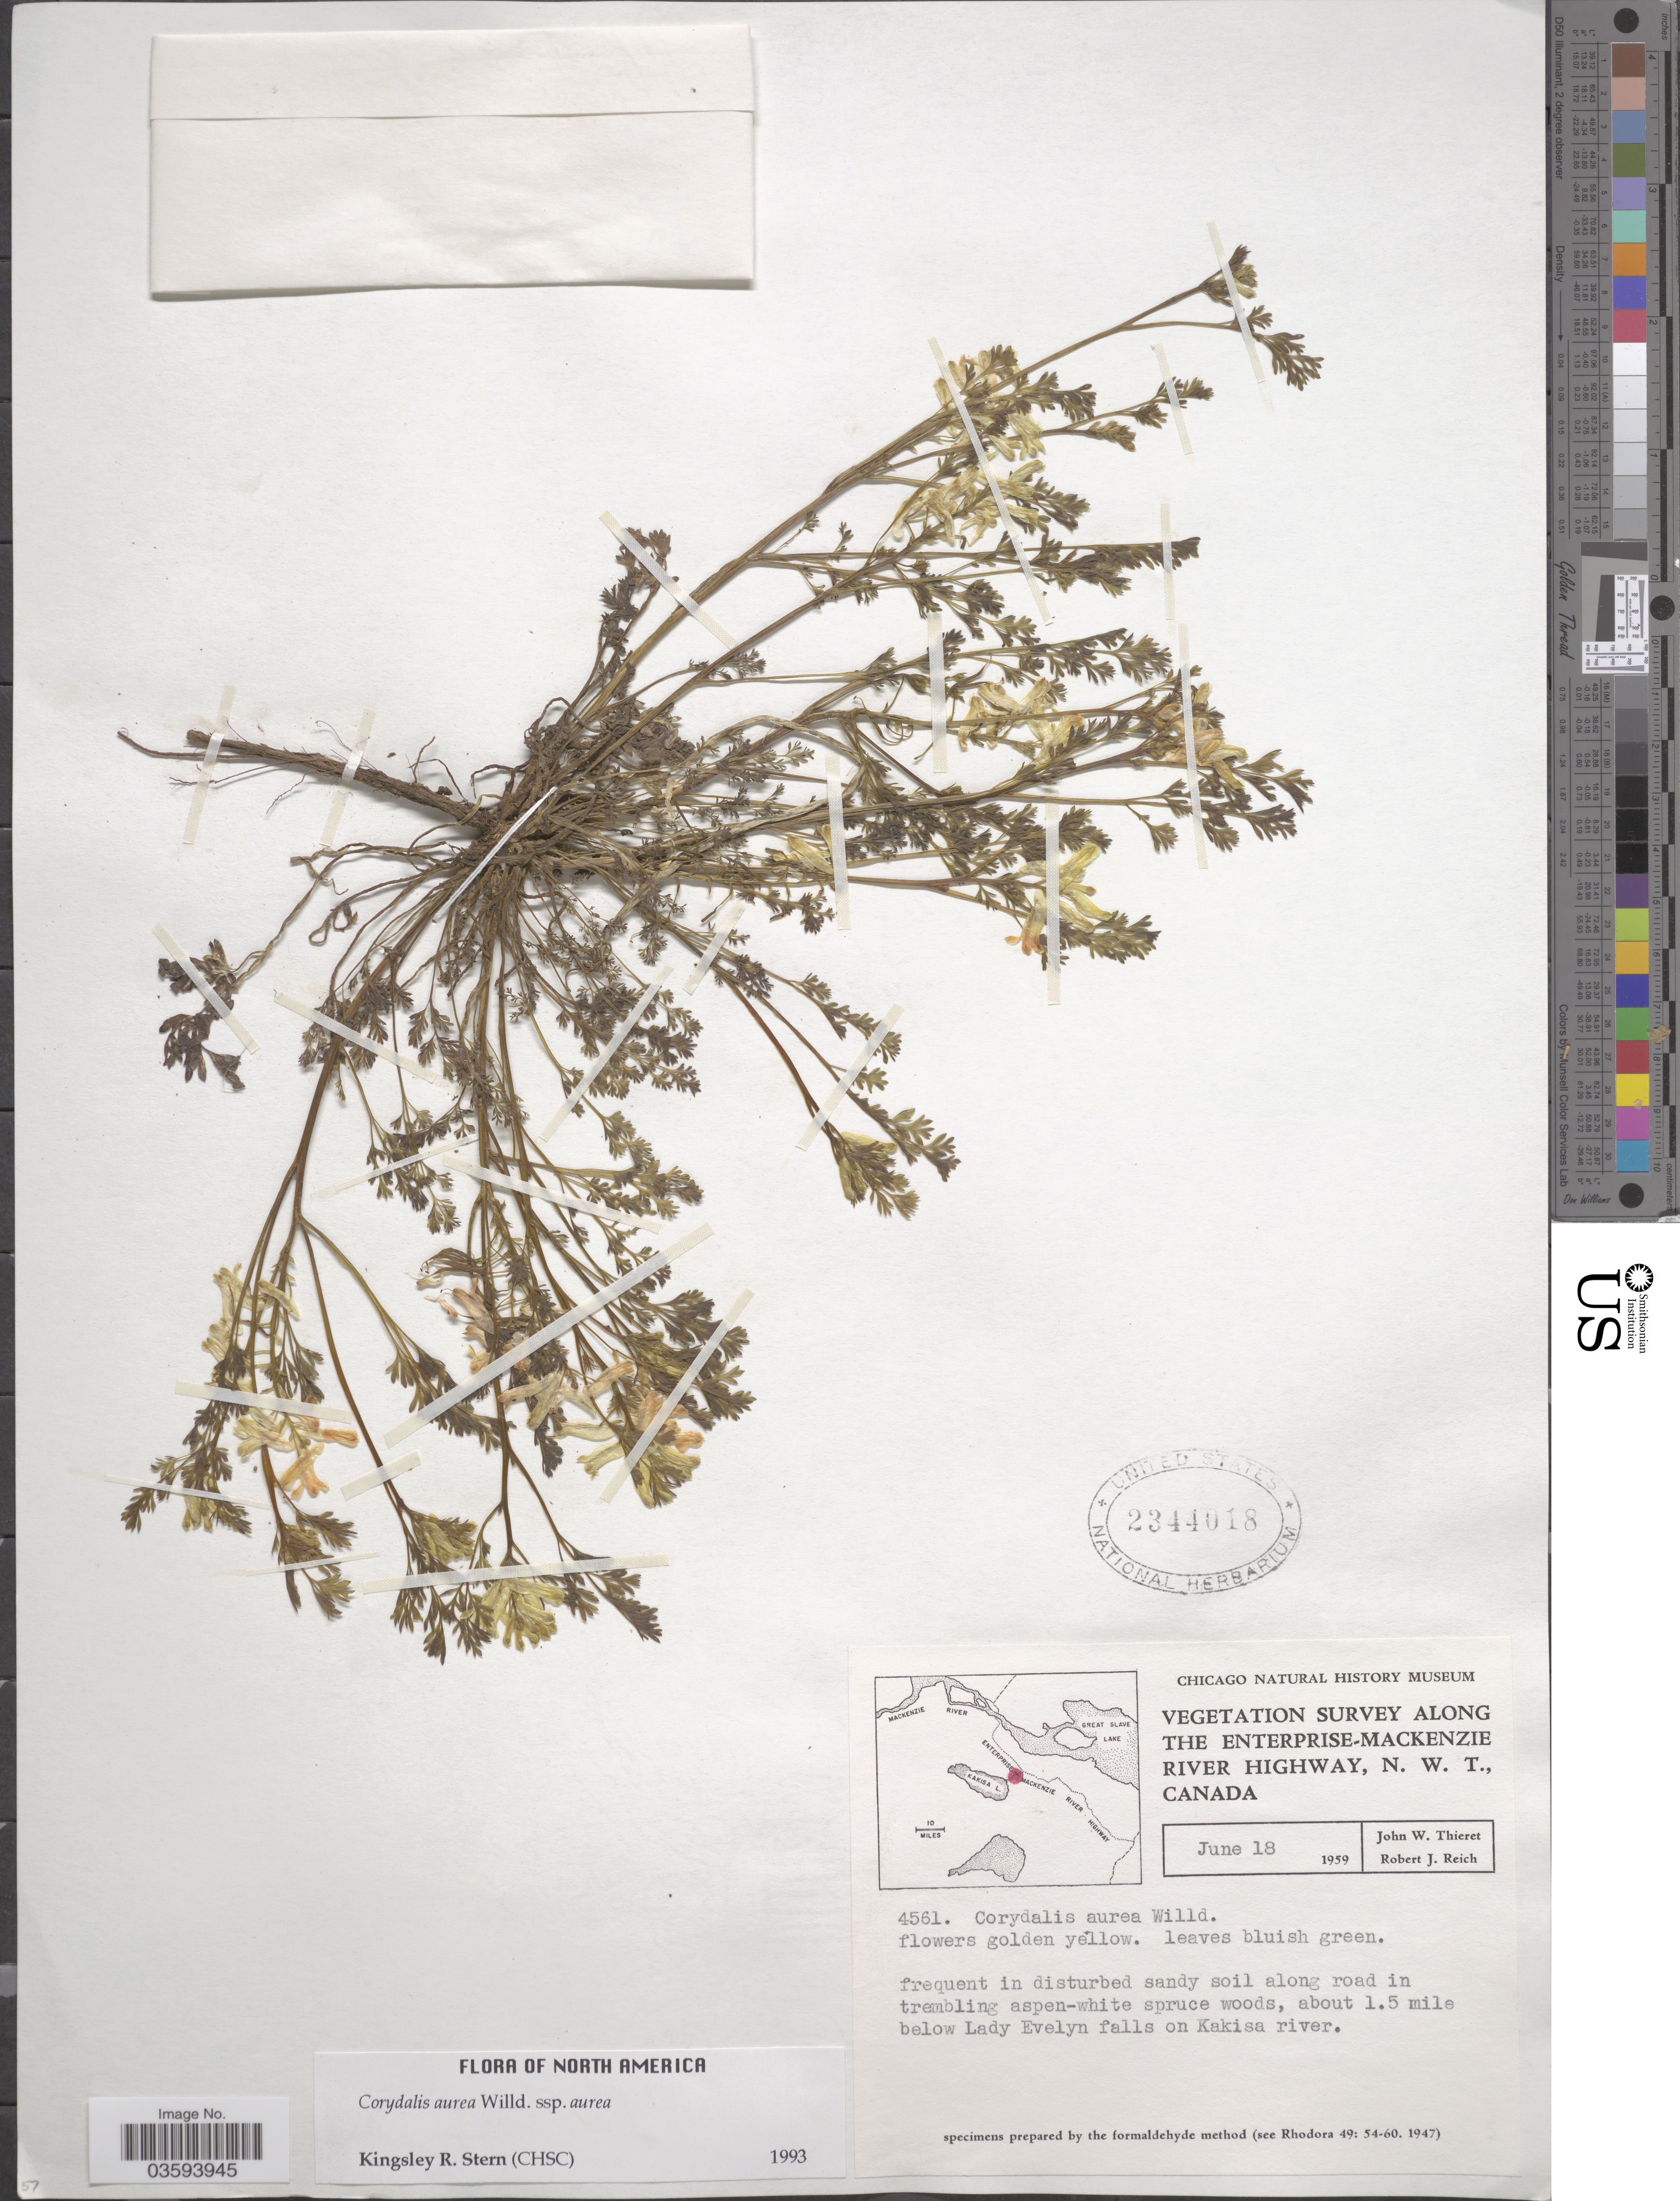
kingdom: Plantae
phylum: Tracheophyta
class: Magnoliopsida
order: Ranunculales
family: Papaveraceae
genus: Corydalis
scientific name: Corydalis aurea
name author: Willd.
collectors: J. W. Thieret & R. Reich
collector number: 4561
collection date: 1959-06-18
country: Canada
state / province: Northwest Territories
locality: Along the Enterprise-Mackenzie River Highway. About 1.5 mile below Lady Evelyn falls on Kakisa river.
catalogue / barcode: US 2344018